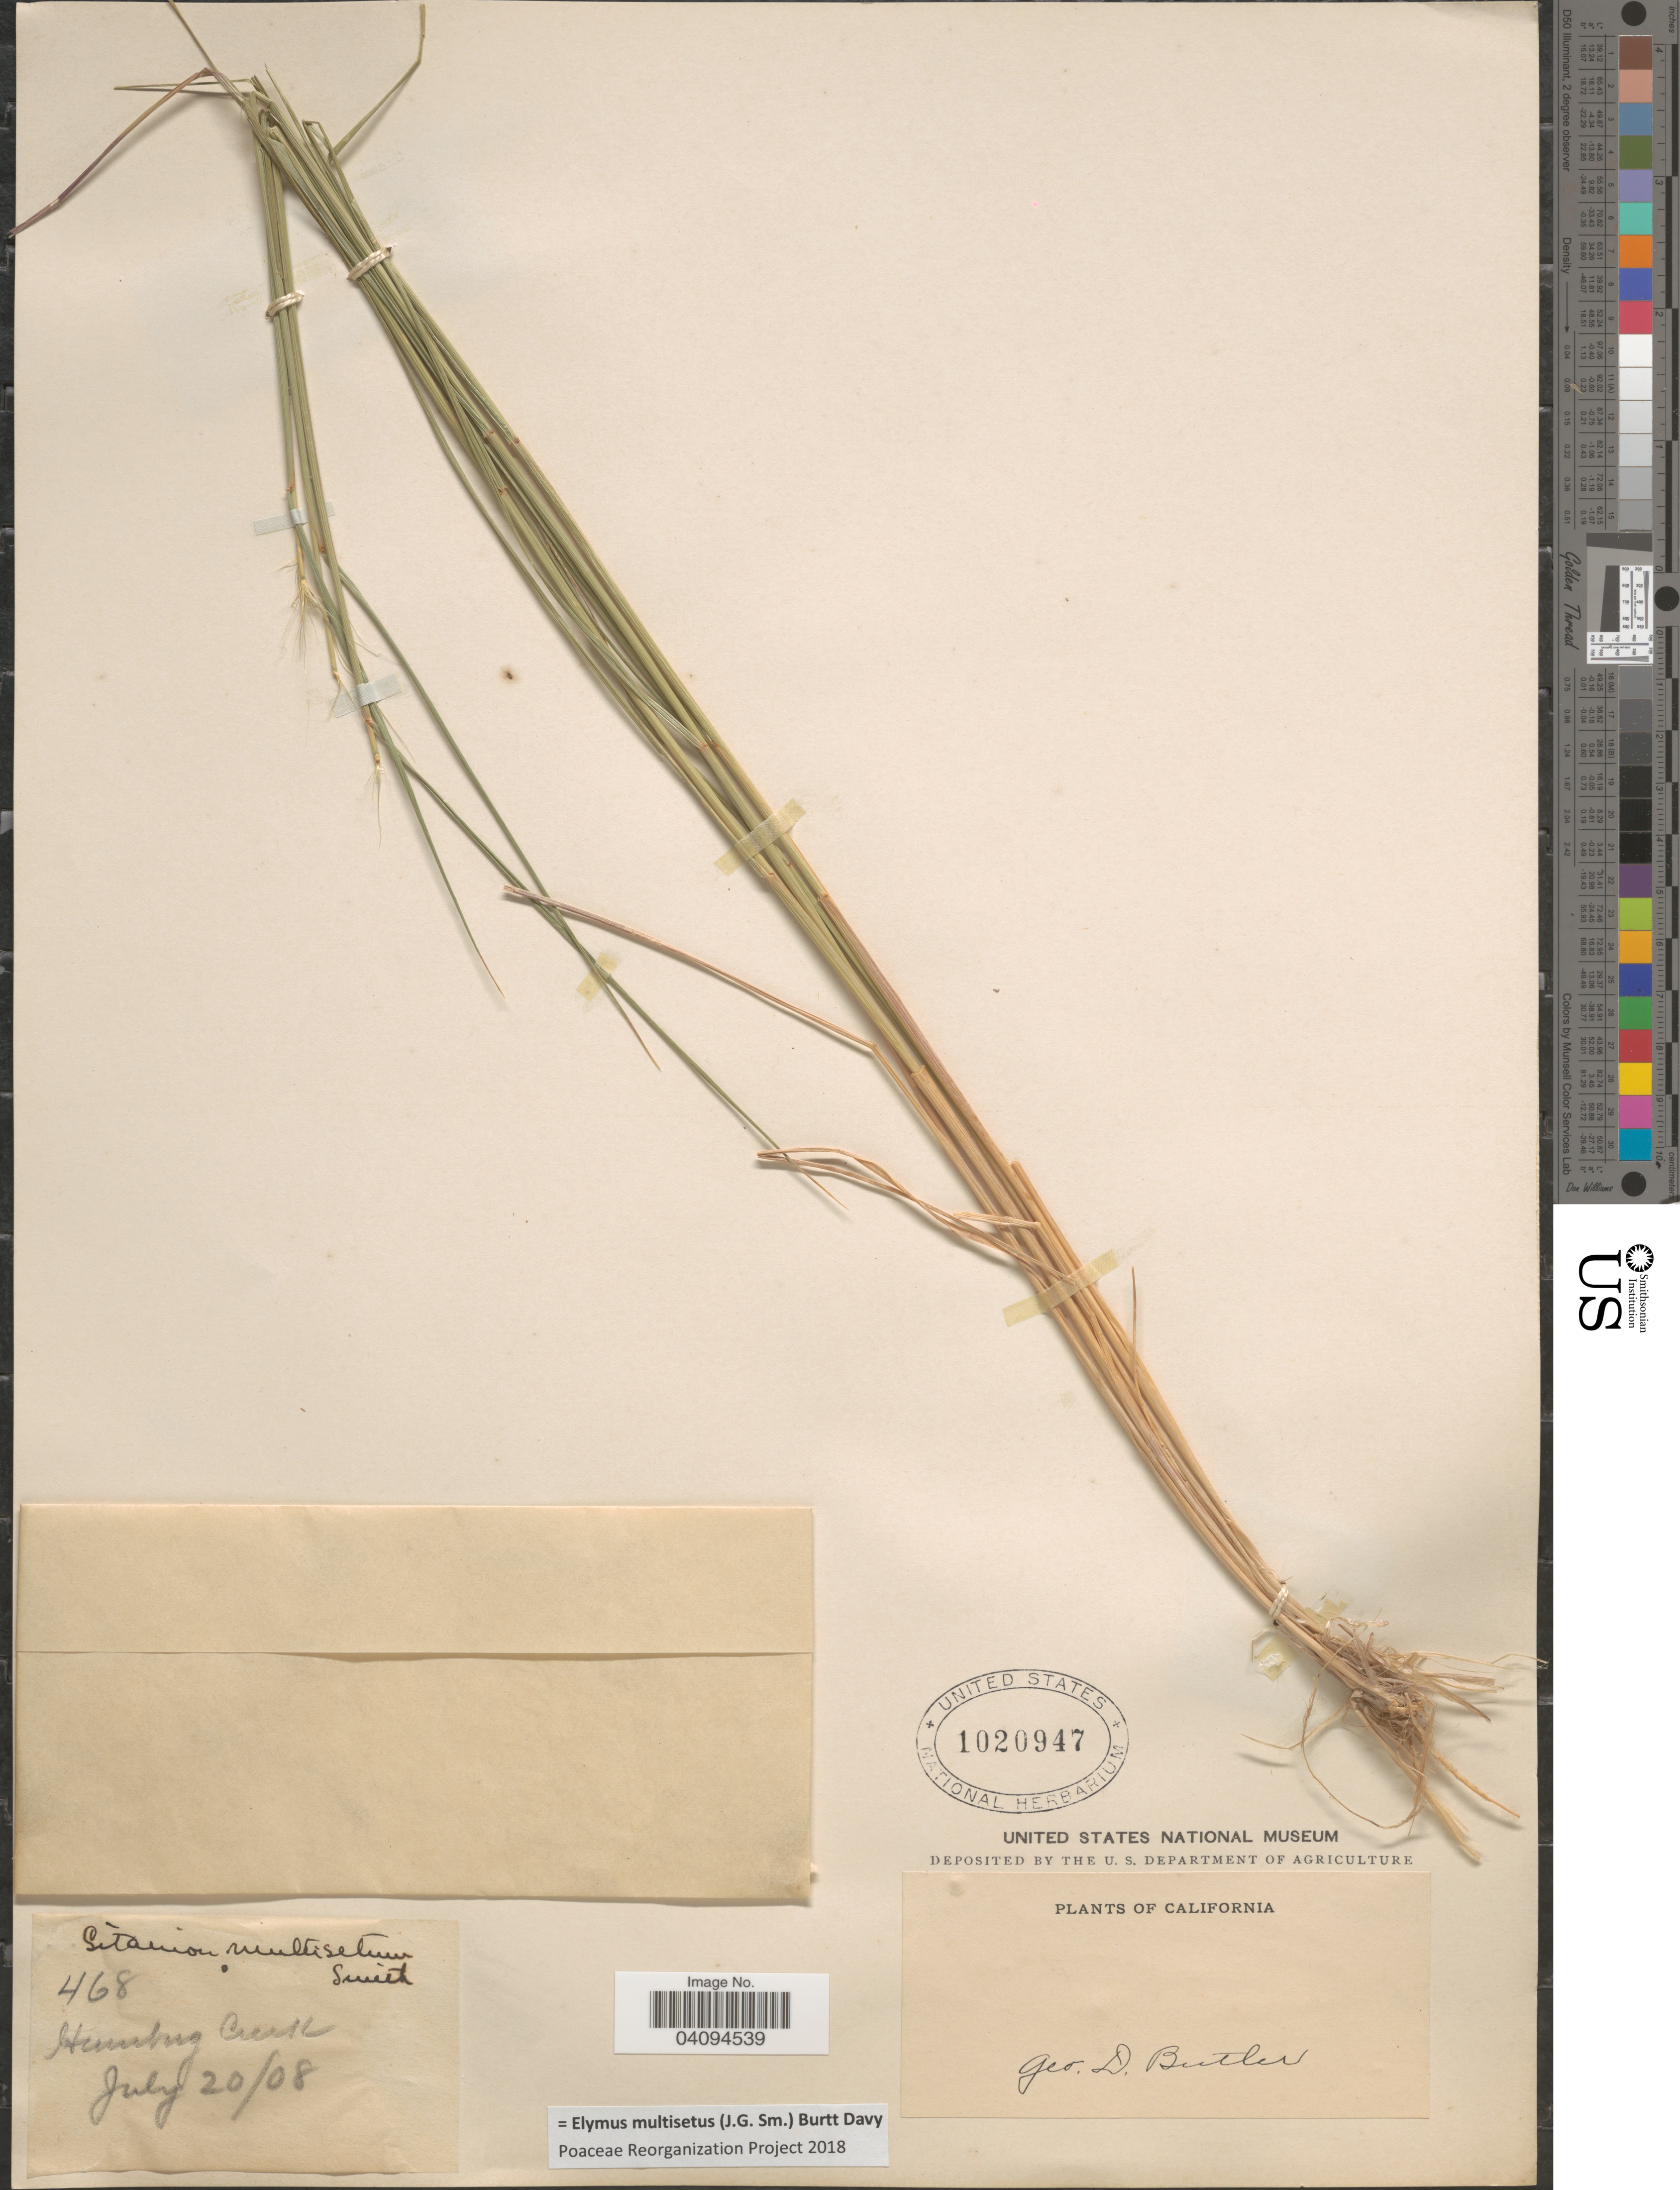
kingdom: Plantae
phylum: Tracheophyta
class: Liliopsida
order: Poales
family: Poaceae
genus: Elymus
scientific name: Elymus multisetus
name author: (J.G. Sm.) Burtt Davy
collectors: G. D. Butler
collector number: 468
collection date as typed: Transcribed d/m/y: 20/7/8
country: United States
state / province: California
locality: Humbug Creek.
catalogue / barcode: US 1020947